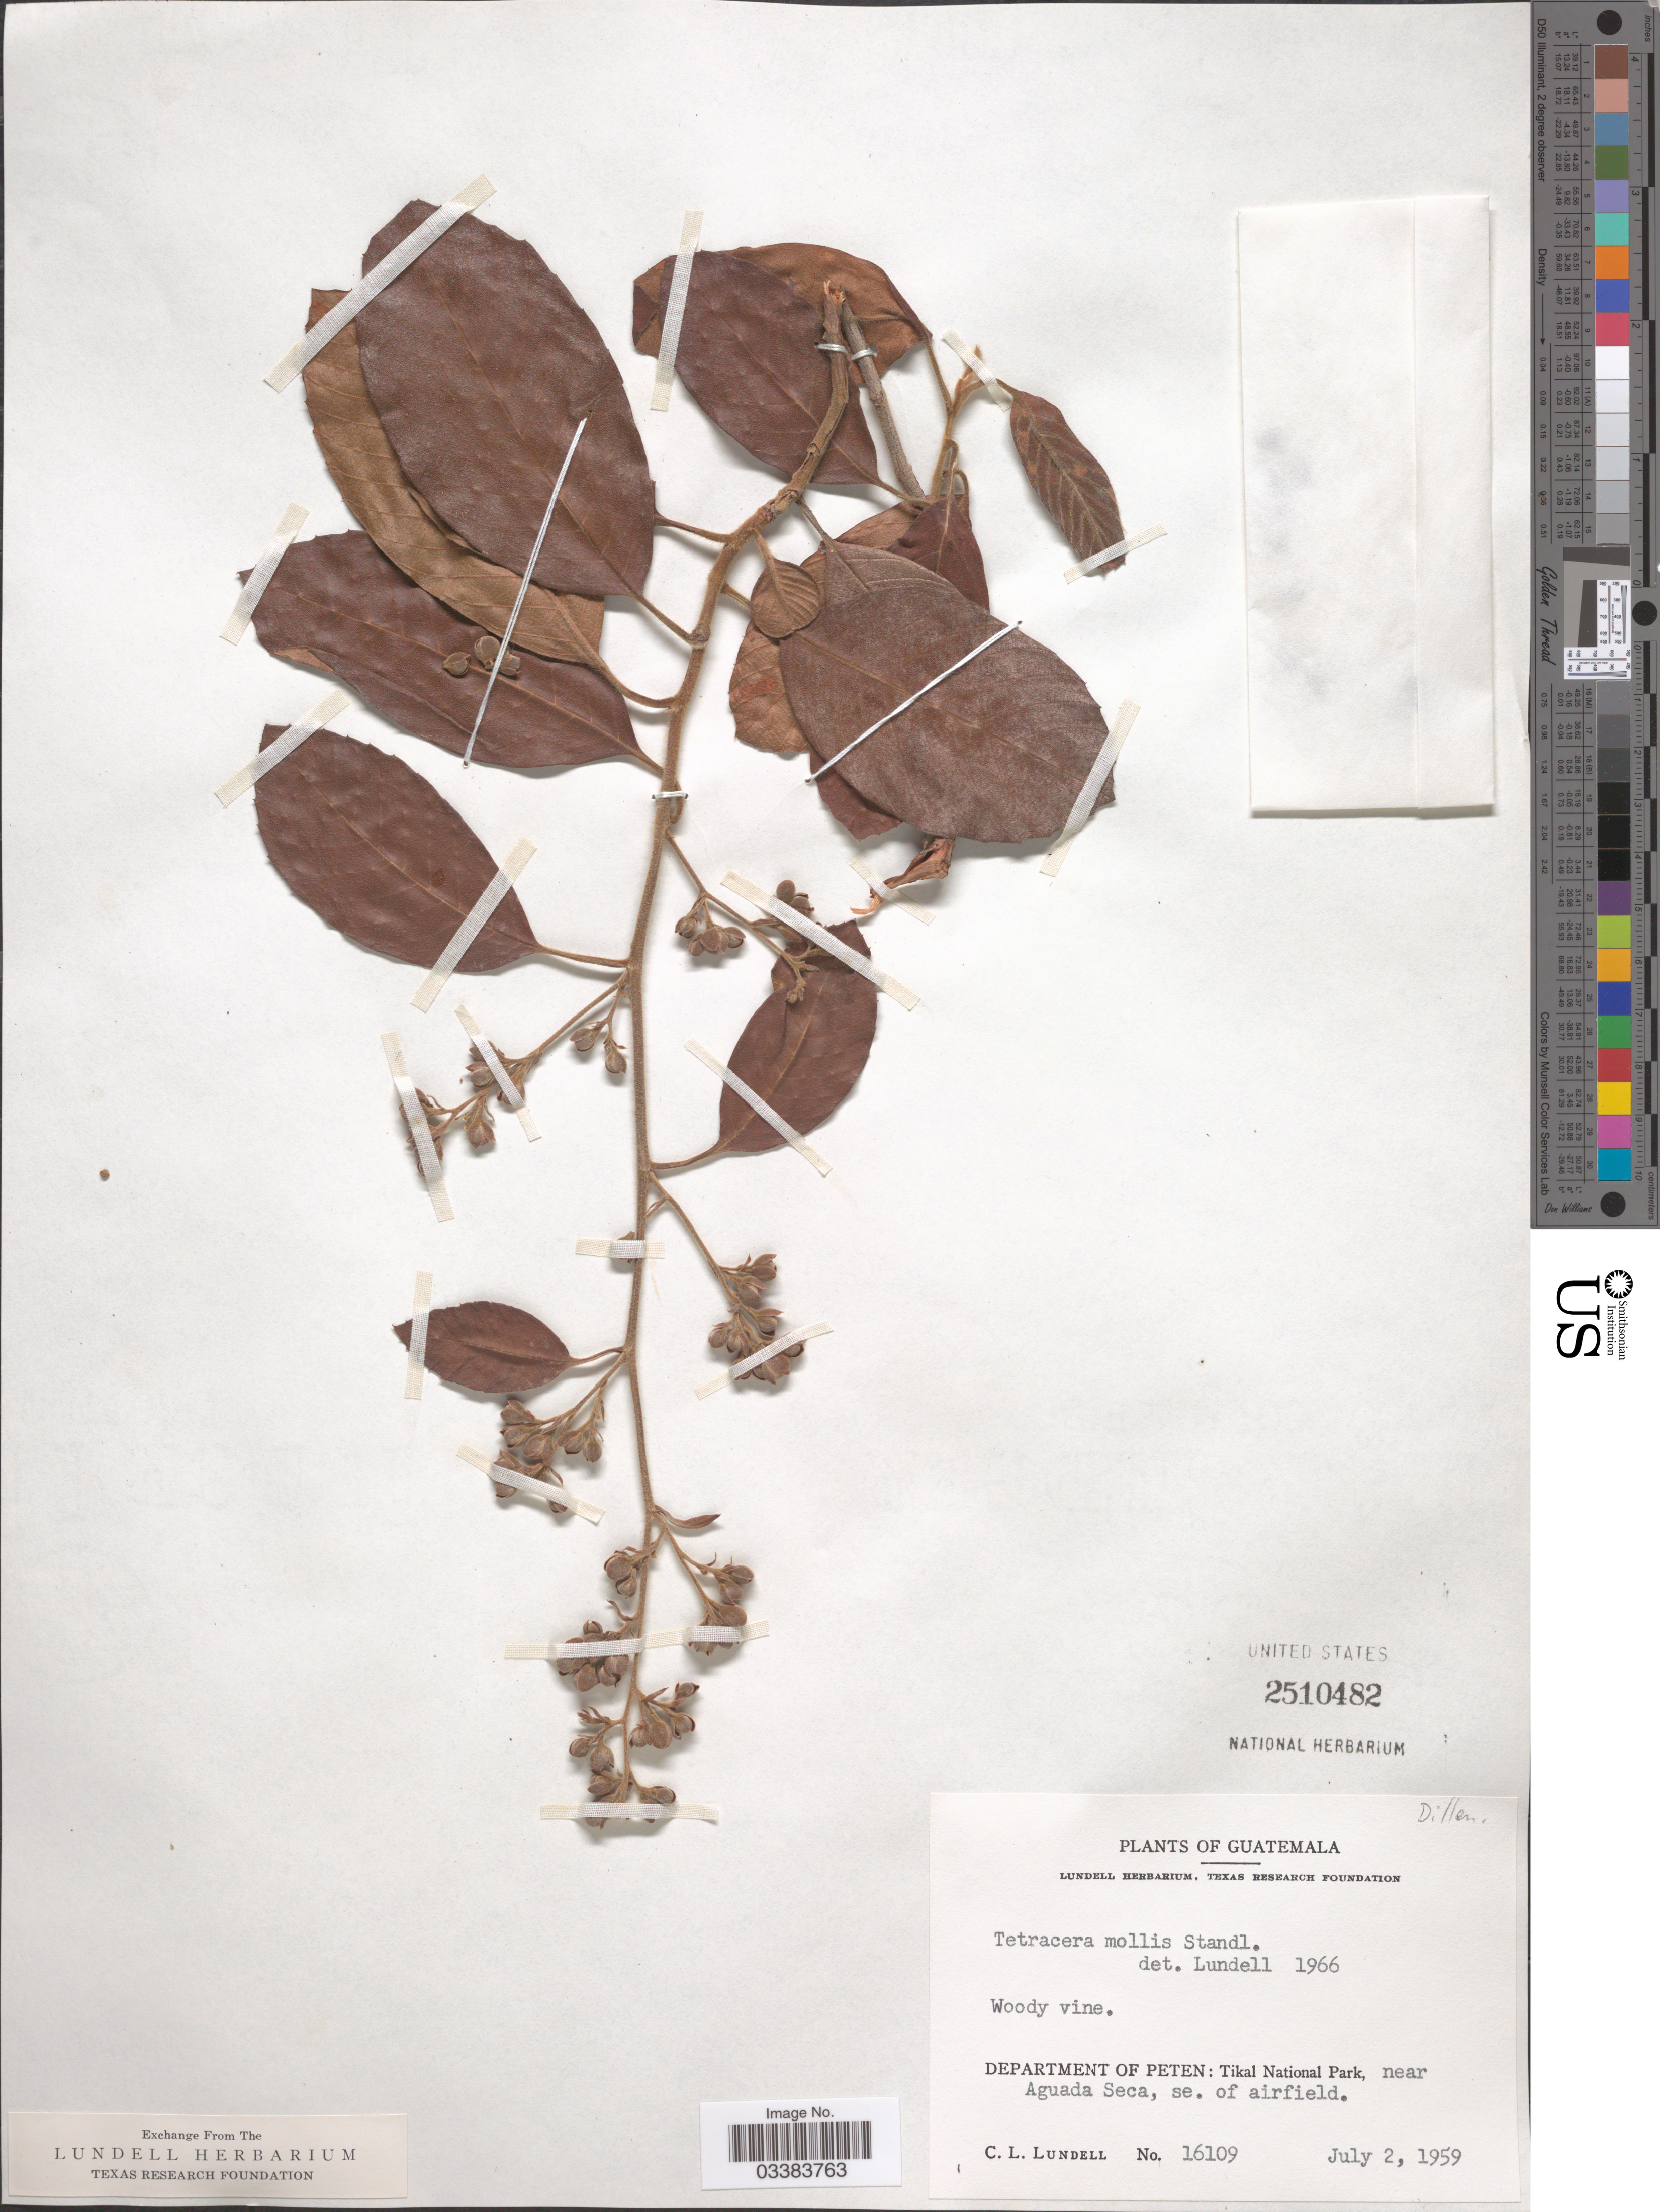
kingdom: Plantae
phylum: Tracheophyta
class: Magnoliopsida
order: Dilleniales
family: Dilleniaceae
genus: Tetracera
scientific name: Tetracera mollis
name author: Standl.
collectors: C. L. Lundell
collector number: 16109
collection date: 1959-07-02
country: Guatemala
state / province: El Petén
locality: Department of Peten: Tikal National Park, near Aguada Seca, se. of airfield.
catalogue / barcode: US 2510482